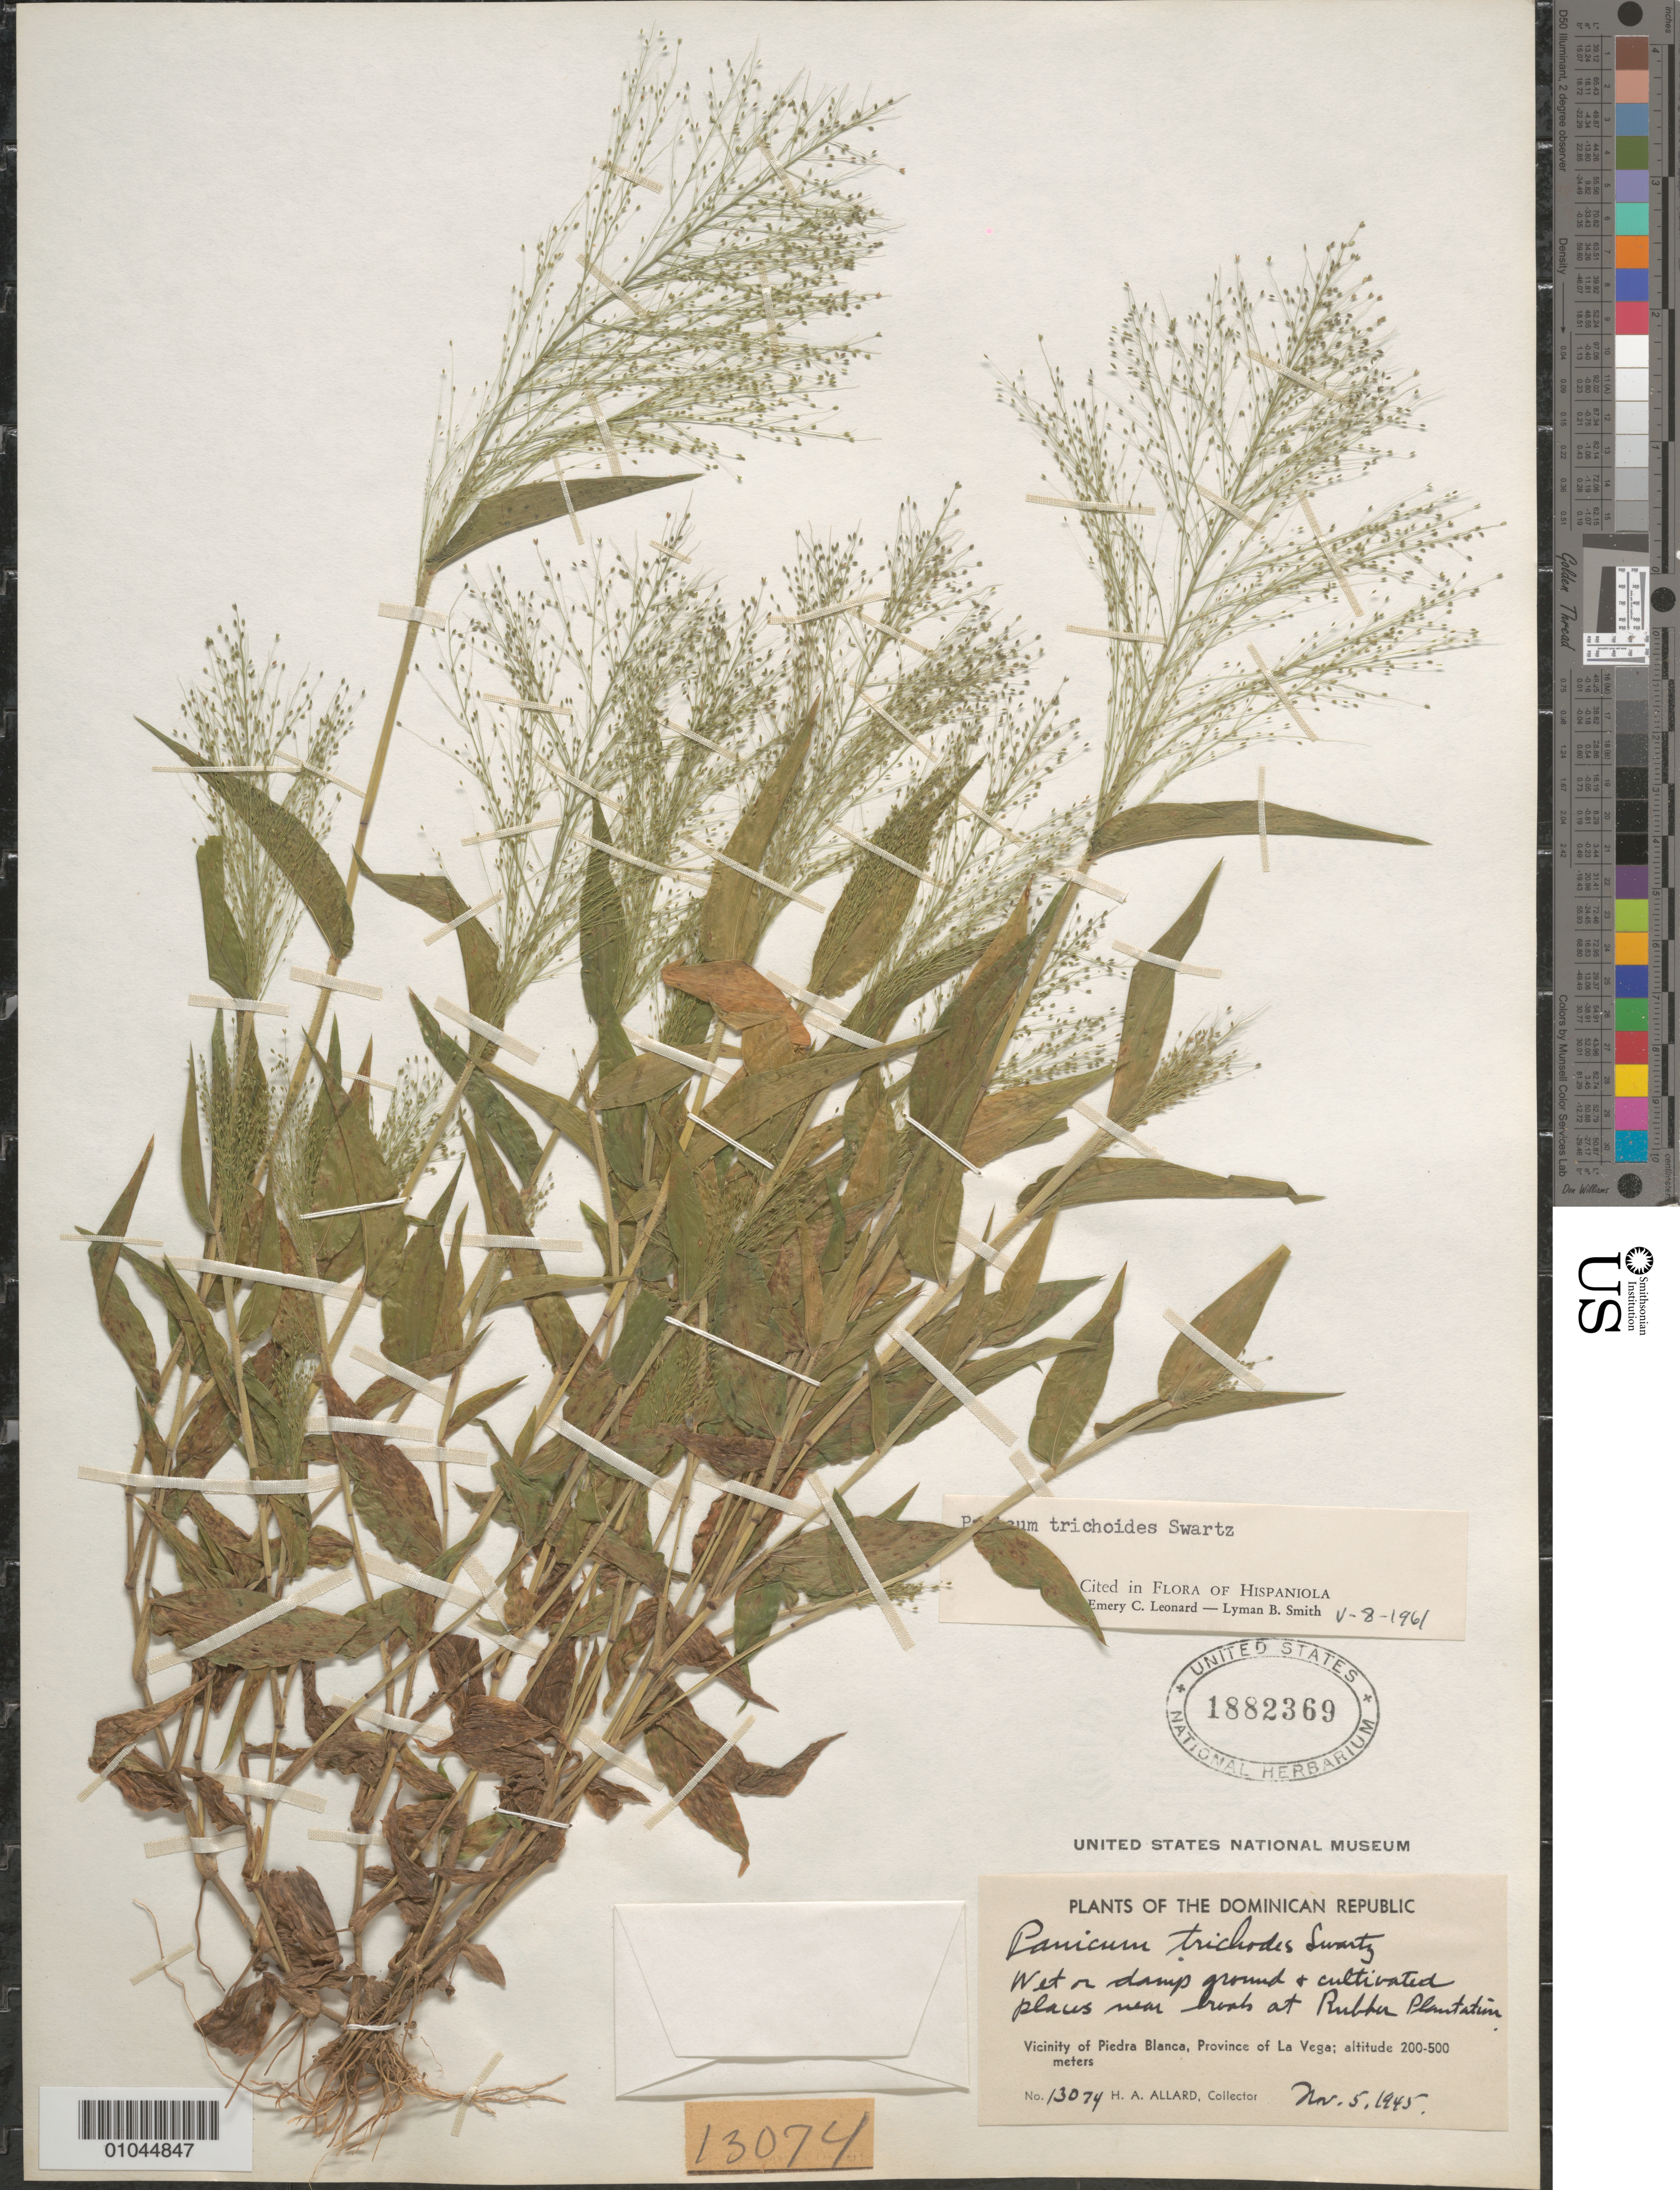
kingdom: Plantae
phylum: Tracheophyta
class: Liliopsida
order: Poales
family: Poaceae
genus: Panicum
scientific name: Panicum trichoides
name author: Sw.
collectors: H. A. Allard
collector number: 13074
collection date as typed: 05 Nov 1945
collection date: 1945-11-05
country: Dominican Republic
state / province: La Vega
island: Hispaniola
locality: Vicinity of Piedra Blanca, near [...] at rubber plantation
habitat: wet and damp ground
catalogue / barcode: US 1882369